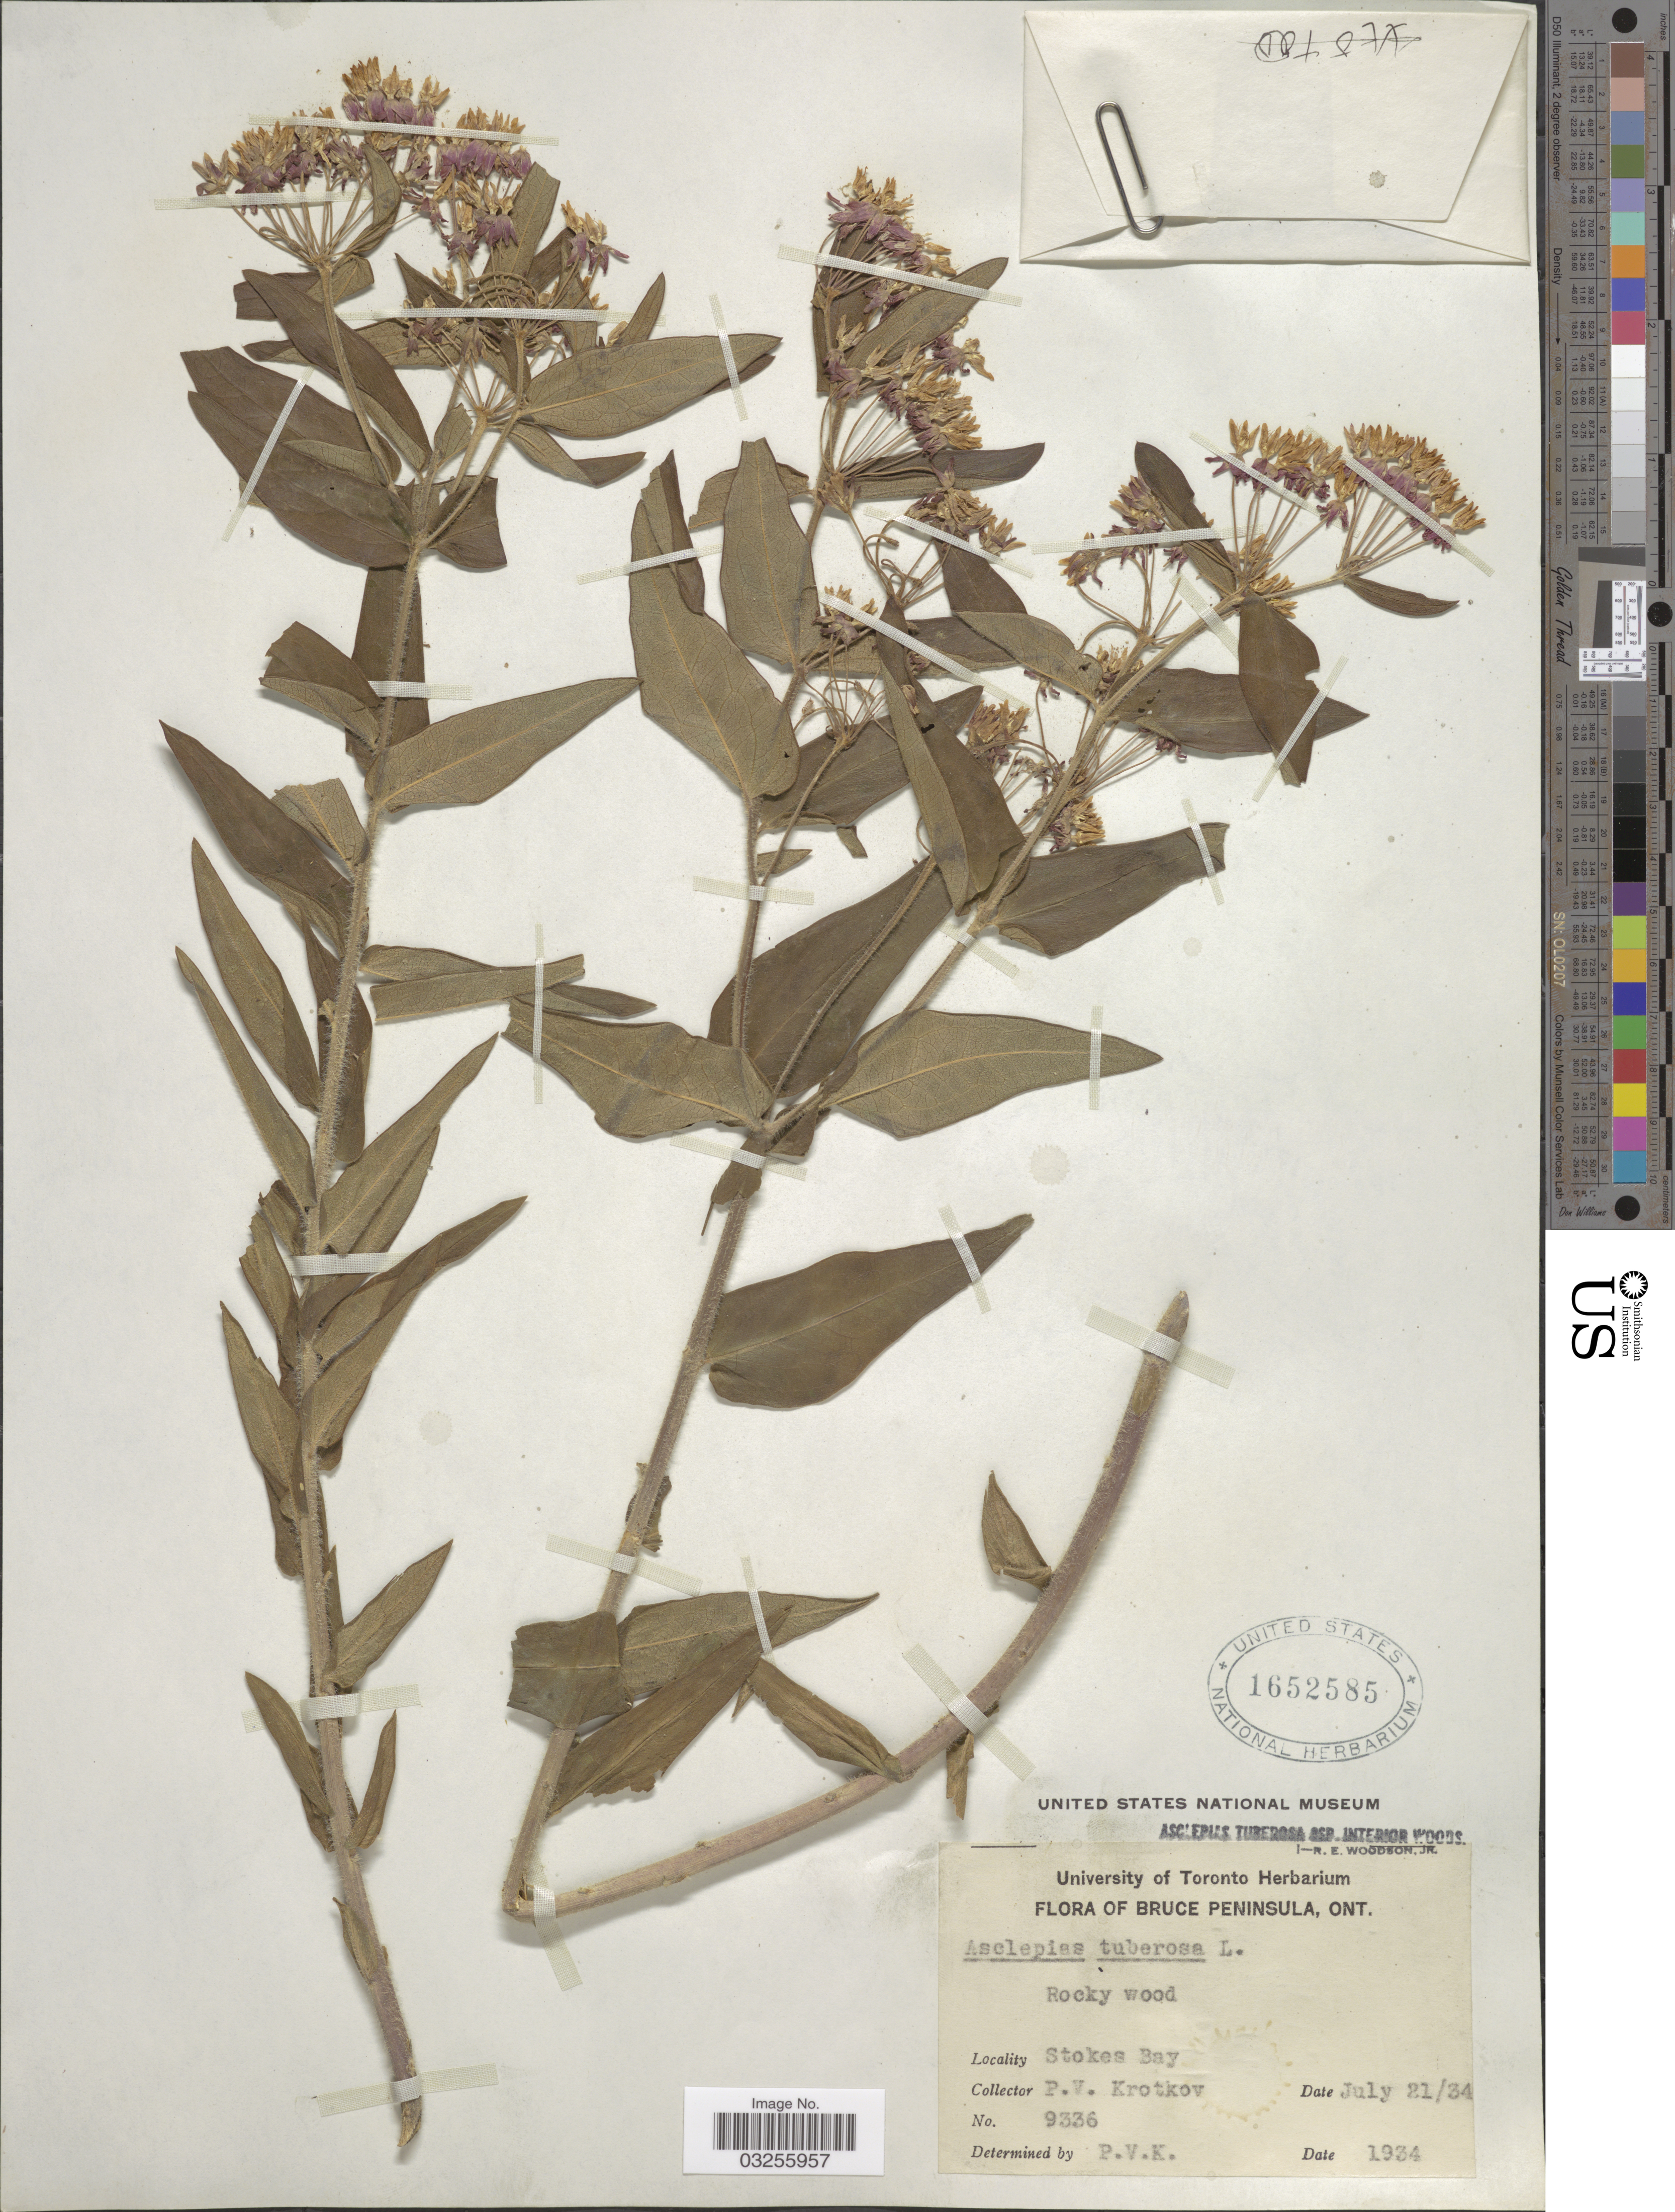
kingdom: Plantae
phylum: Tracheophyta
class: Magnoliopsida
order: Gentianales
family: Apocynaceae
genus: Asclepias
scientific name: Asclepias tuberosa subsp. interior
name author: Woodson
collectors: P. V. Krotkov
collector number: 9336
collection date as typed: Transcribed d/m/y: 21/7/34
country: Canada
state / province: Ontario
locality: Bruce Peninsula. Stokes Bay.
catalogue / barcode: US 1652585